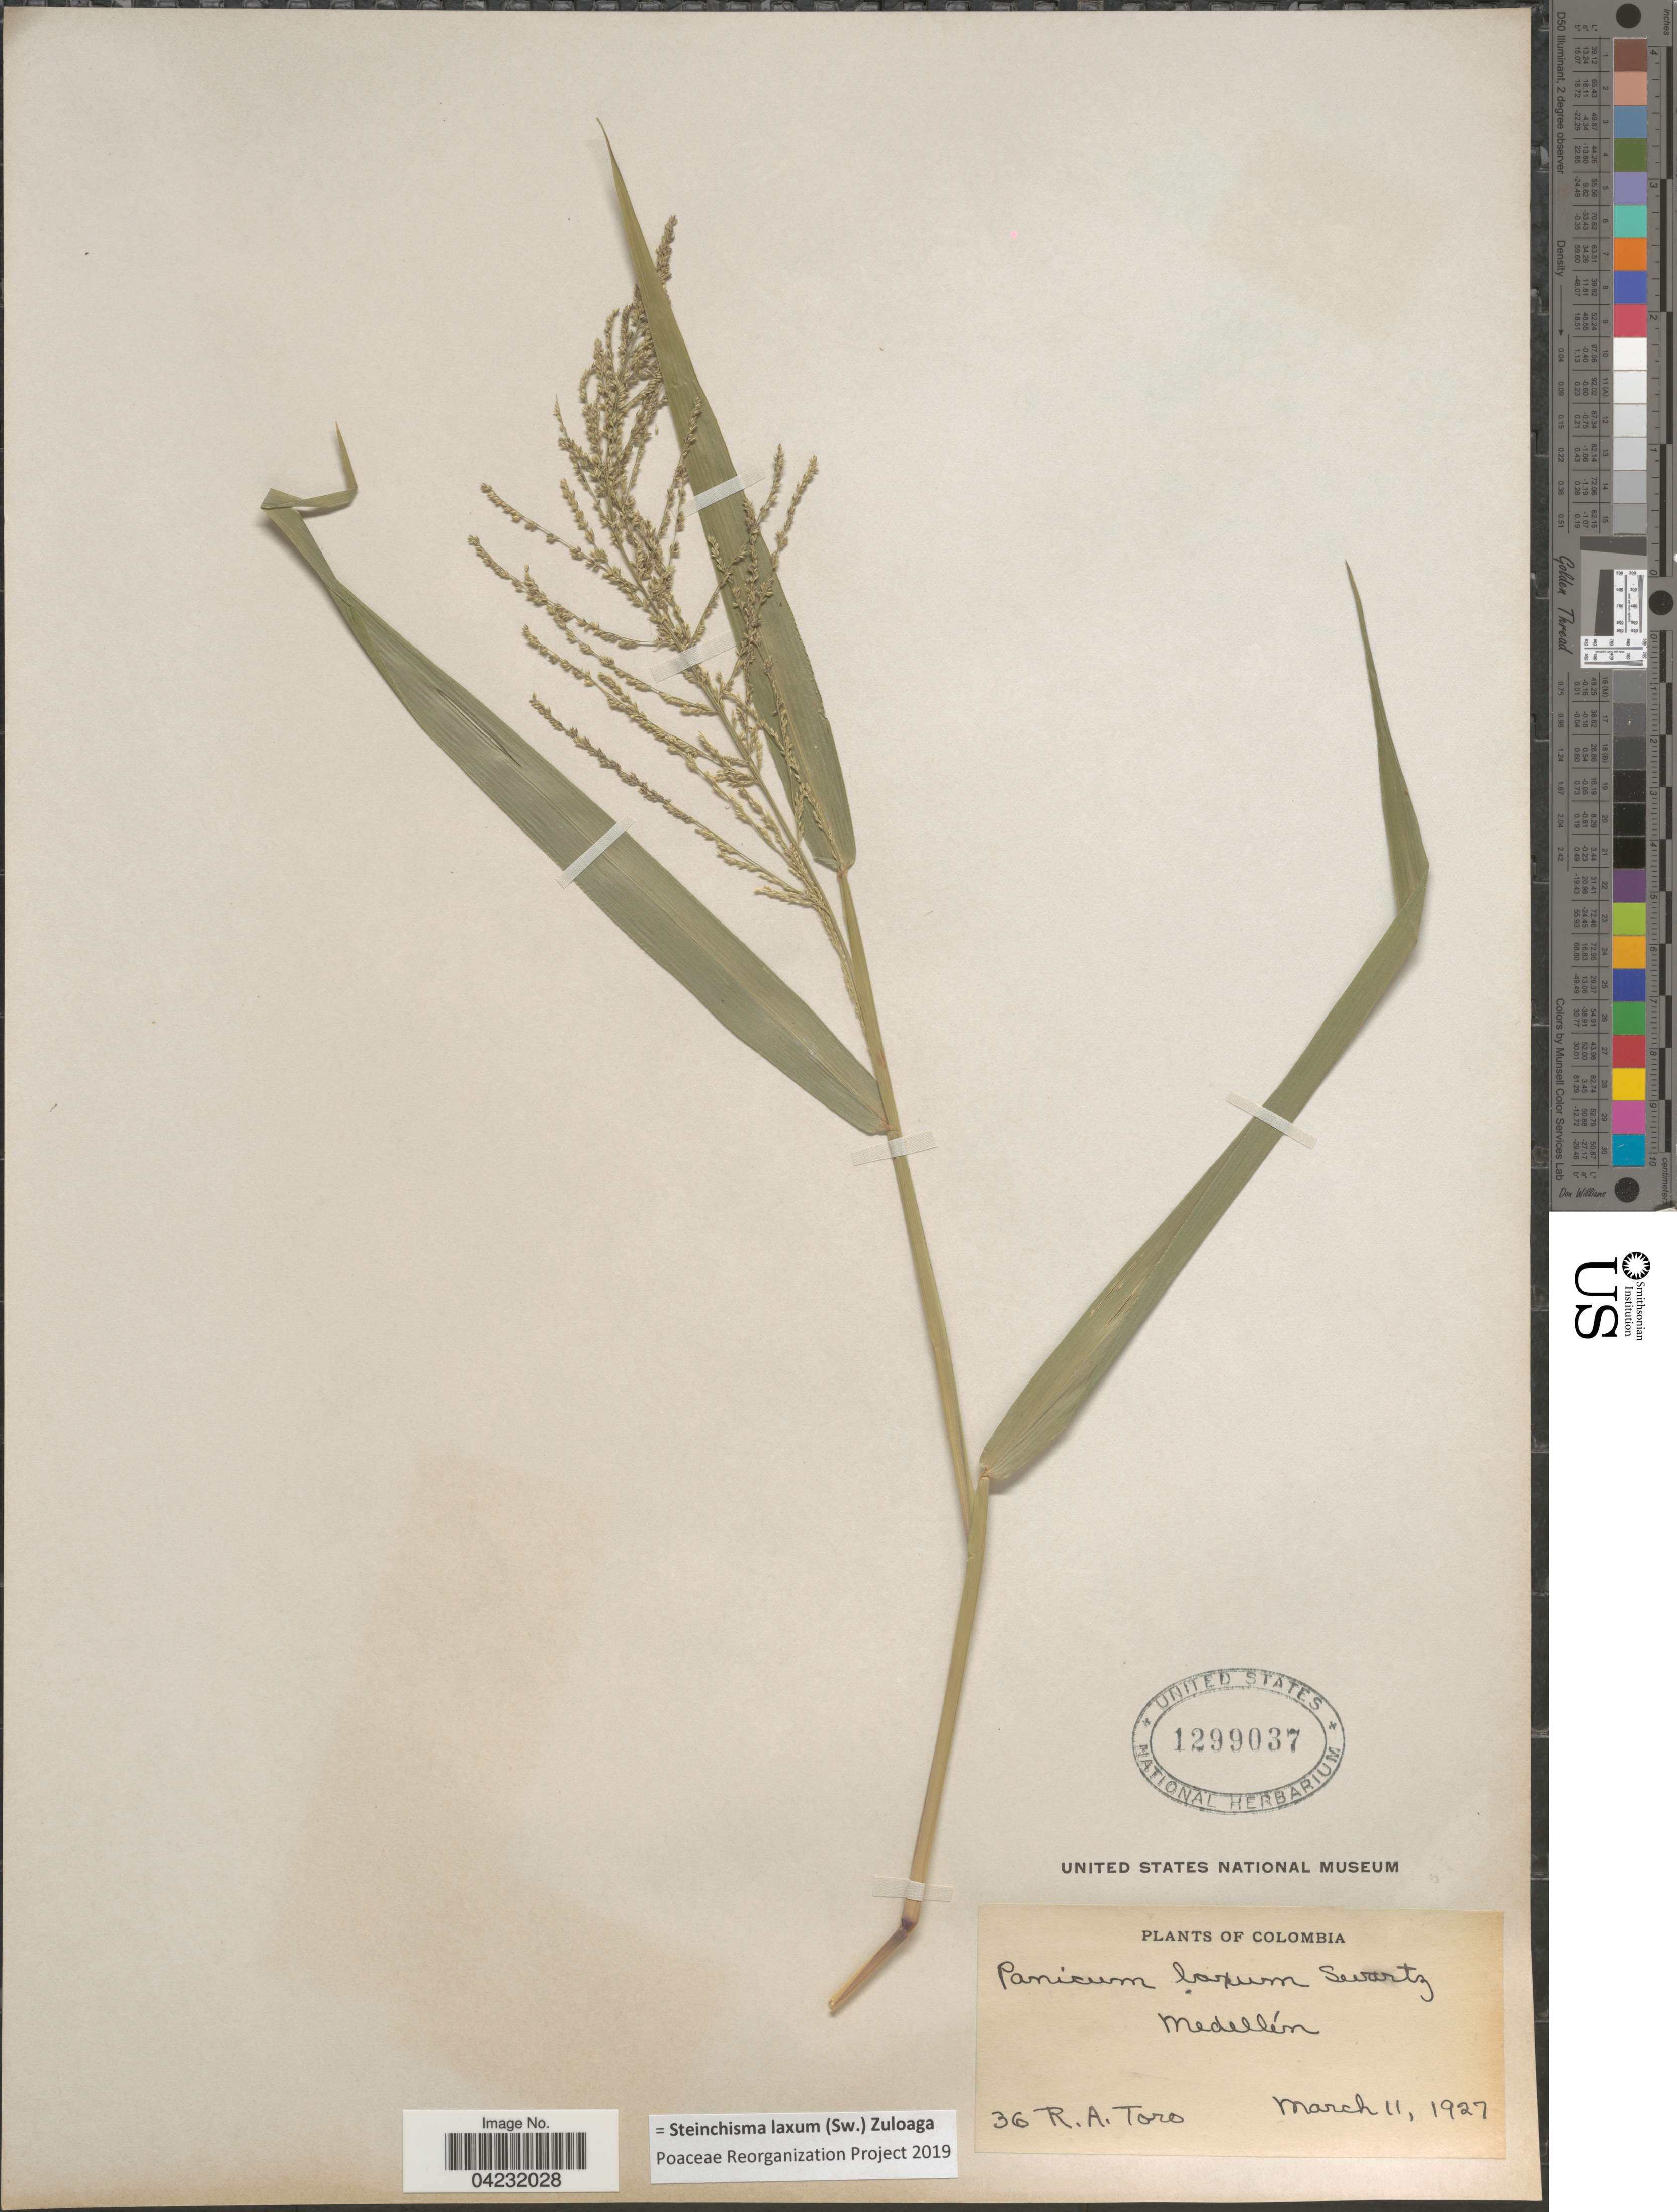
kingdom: Plantae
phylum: Tracheophyta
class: Liliopsida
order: Poales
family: Poaceae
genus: Steinchisma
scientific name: Steinchisma laxum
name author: (Sw.) Zuloaga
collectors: R. A. Toro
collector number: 36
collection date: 1927-03-11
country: Colombia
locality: Medellín.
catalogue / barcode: US 1299037